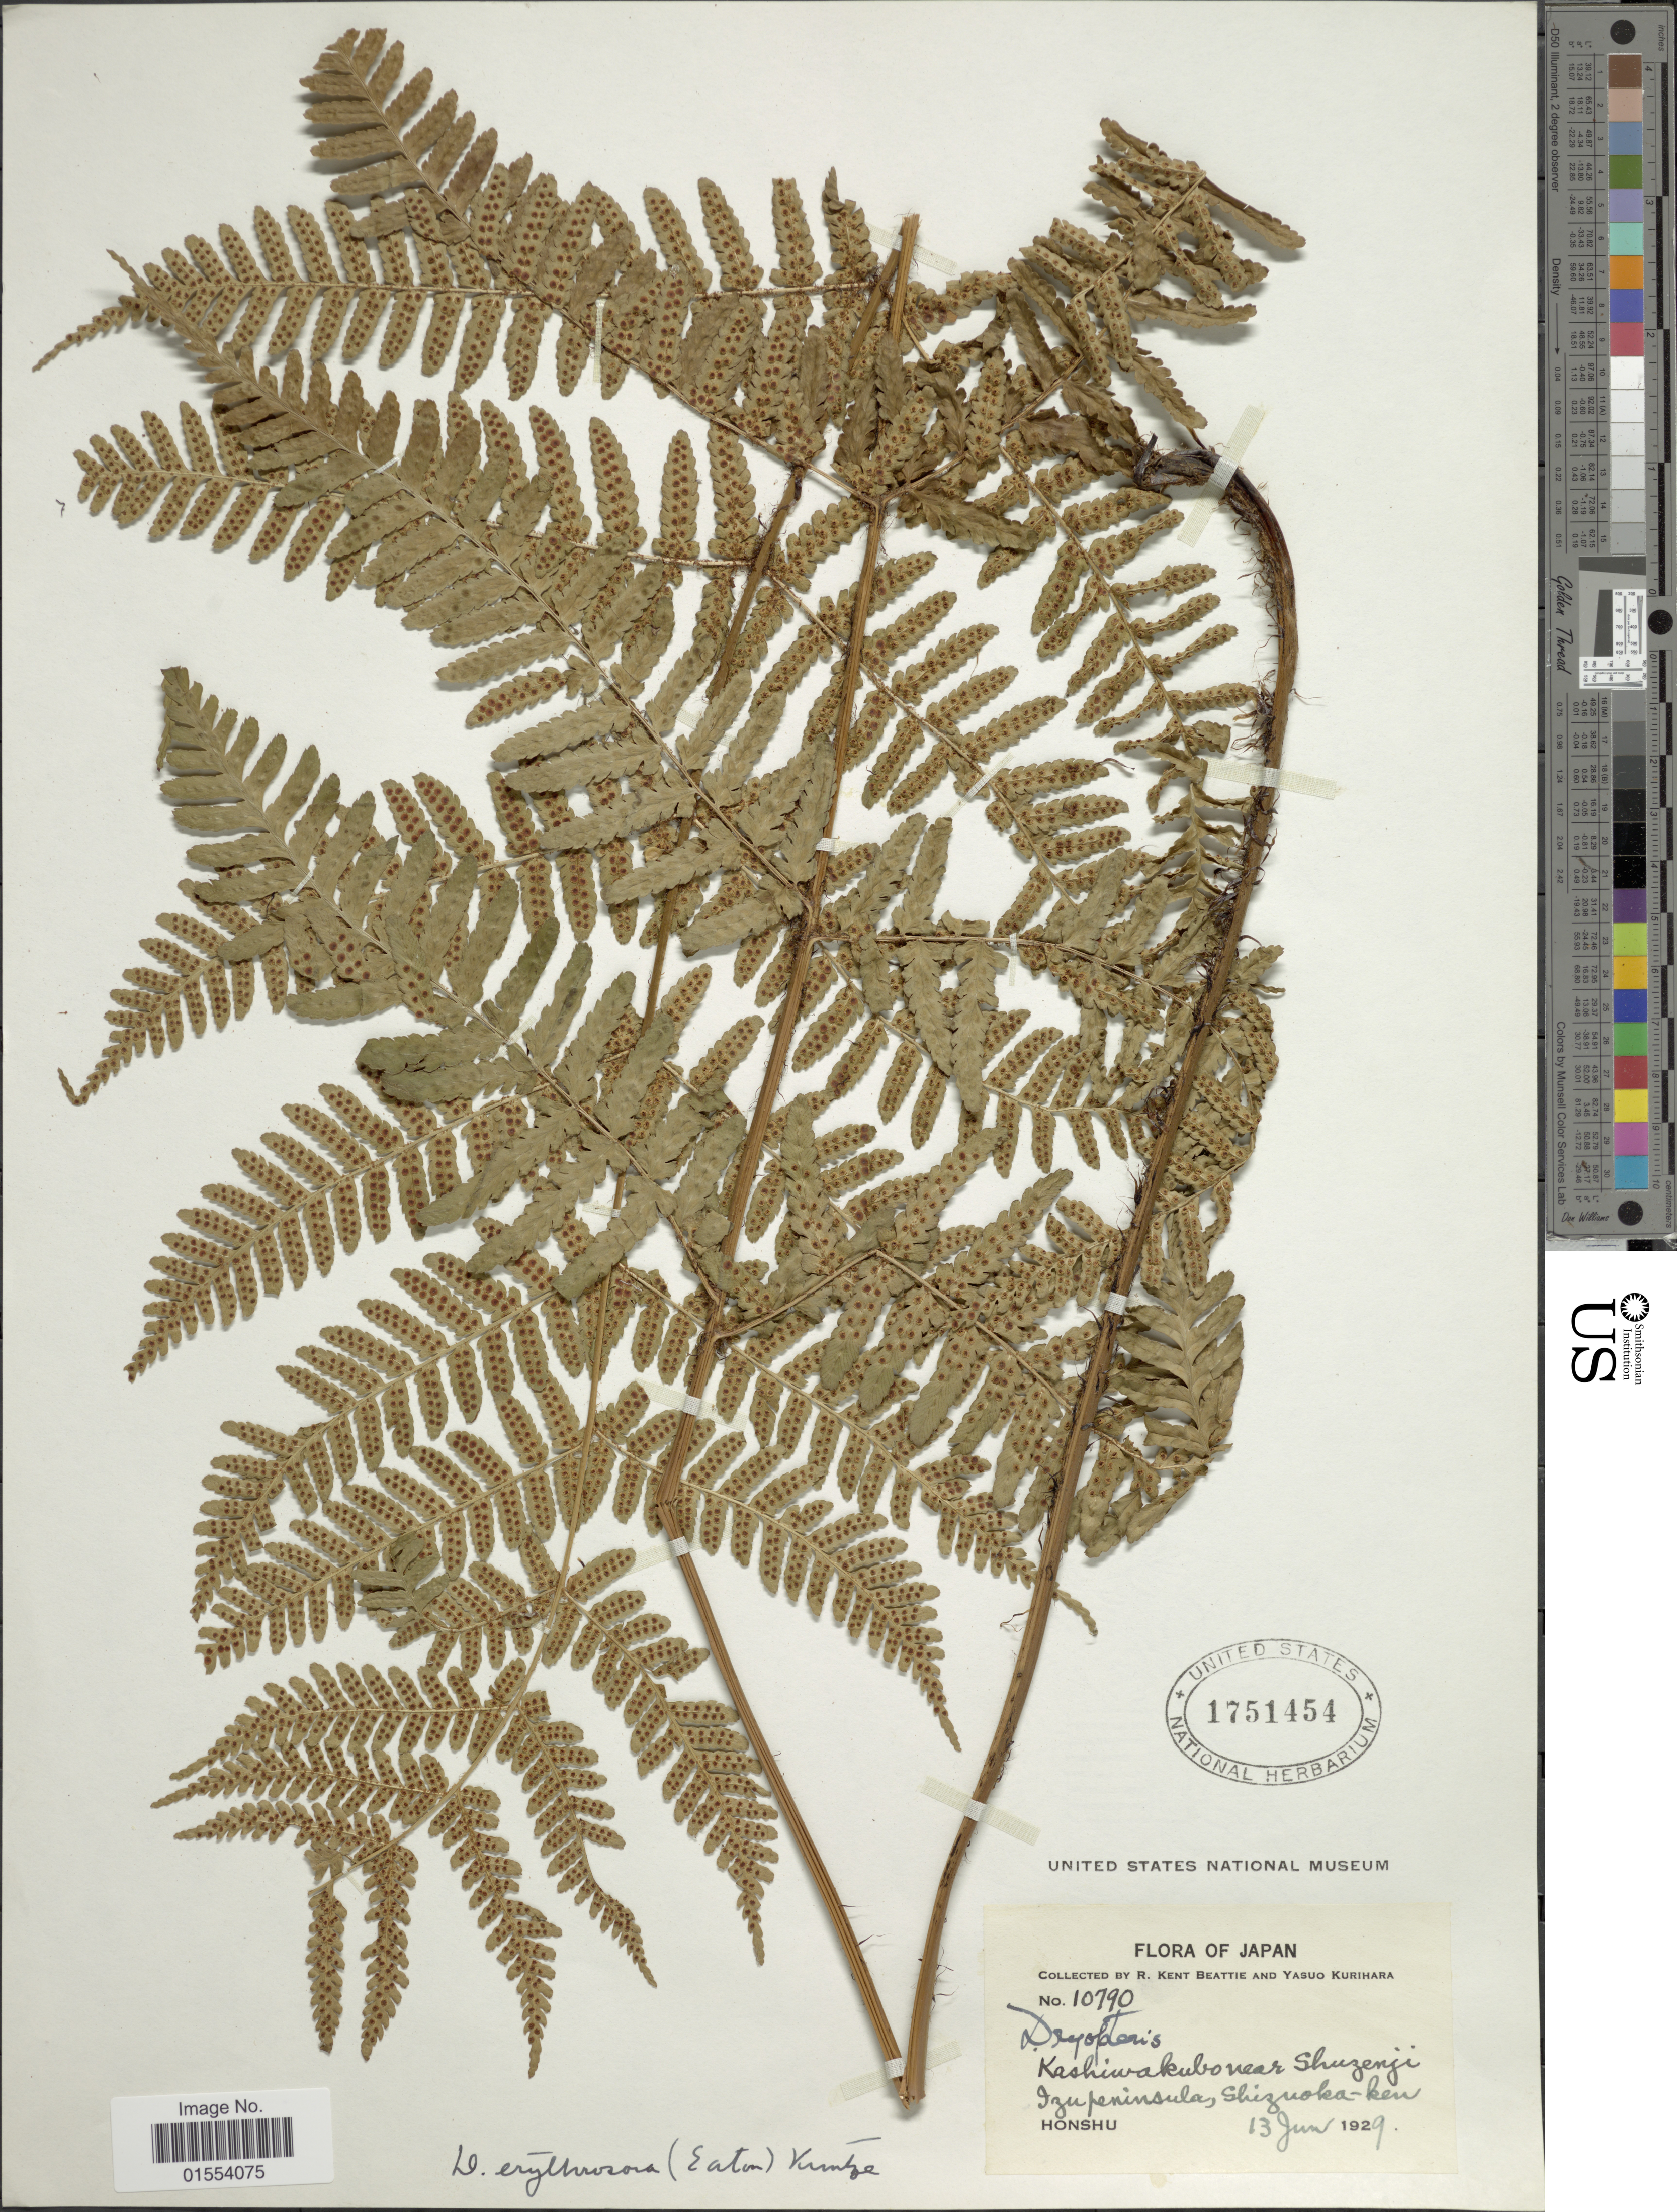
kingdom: Plantae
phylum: Tracheophyta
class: Polypodiopsida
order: Polypodiales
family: Dryopteridaceae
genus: Dryopteris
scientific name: Dryopteris erythrosora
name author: (D.C. Eaton) Kuntze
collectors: R. K. Beattie & Y. Kurihara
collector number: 10790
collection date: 1929-06-13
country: Japan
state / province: Sizuoka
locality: Japan, Kashiwakubo near Shuzenji, Izu Peninsula, Shizuoka-ken. Honshu.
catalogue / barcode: US 1751454